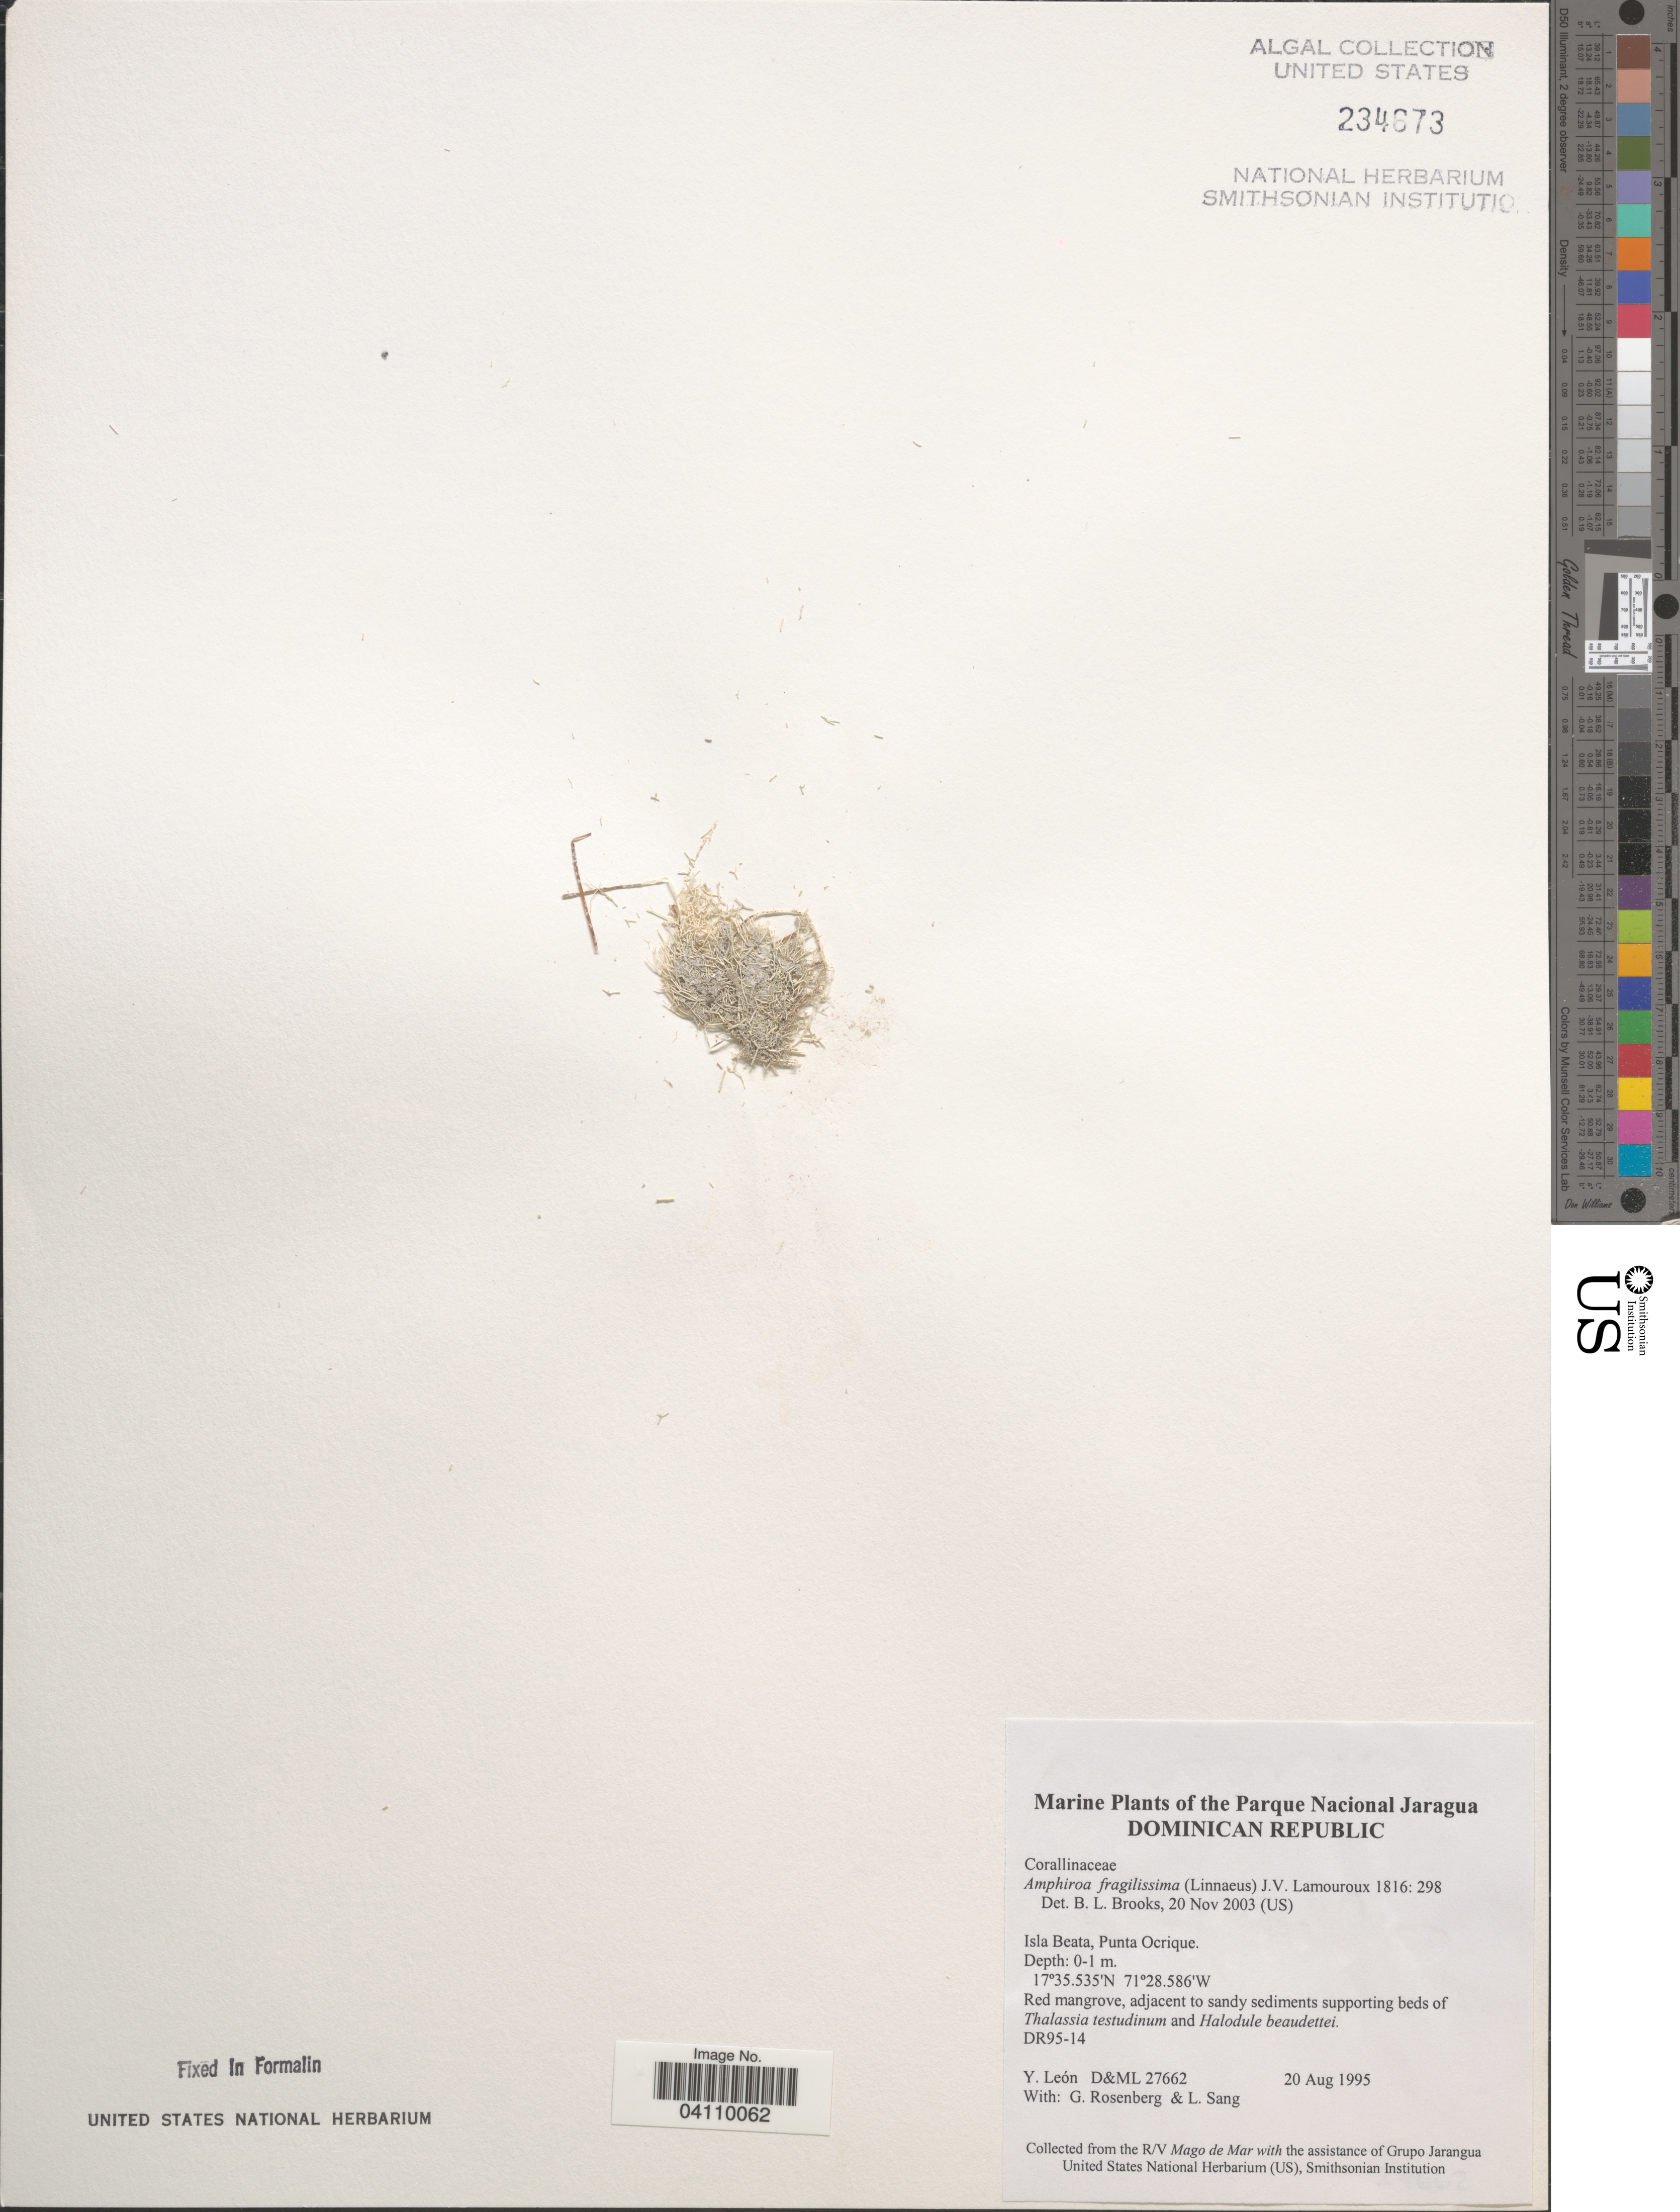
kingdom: Plantae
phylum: Rhodophyta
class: Florideophyceae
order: Corallinales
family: Lithophyllaceae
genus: Amphiroa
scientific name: Amphiroa fragilissima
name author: (L.) J.V.Lamouroux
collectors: Y. León, G. Rosenberg & L. Sang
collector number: D&ML 27662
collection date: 1995-08-20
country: Dominican Republic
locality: The Parque Nacional Jaragua. Isla Beata, Punta Ocrique. DR95-14 [unsure placement].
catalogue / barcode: US 234673